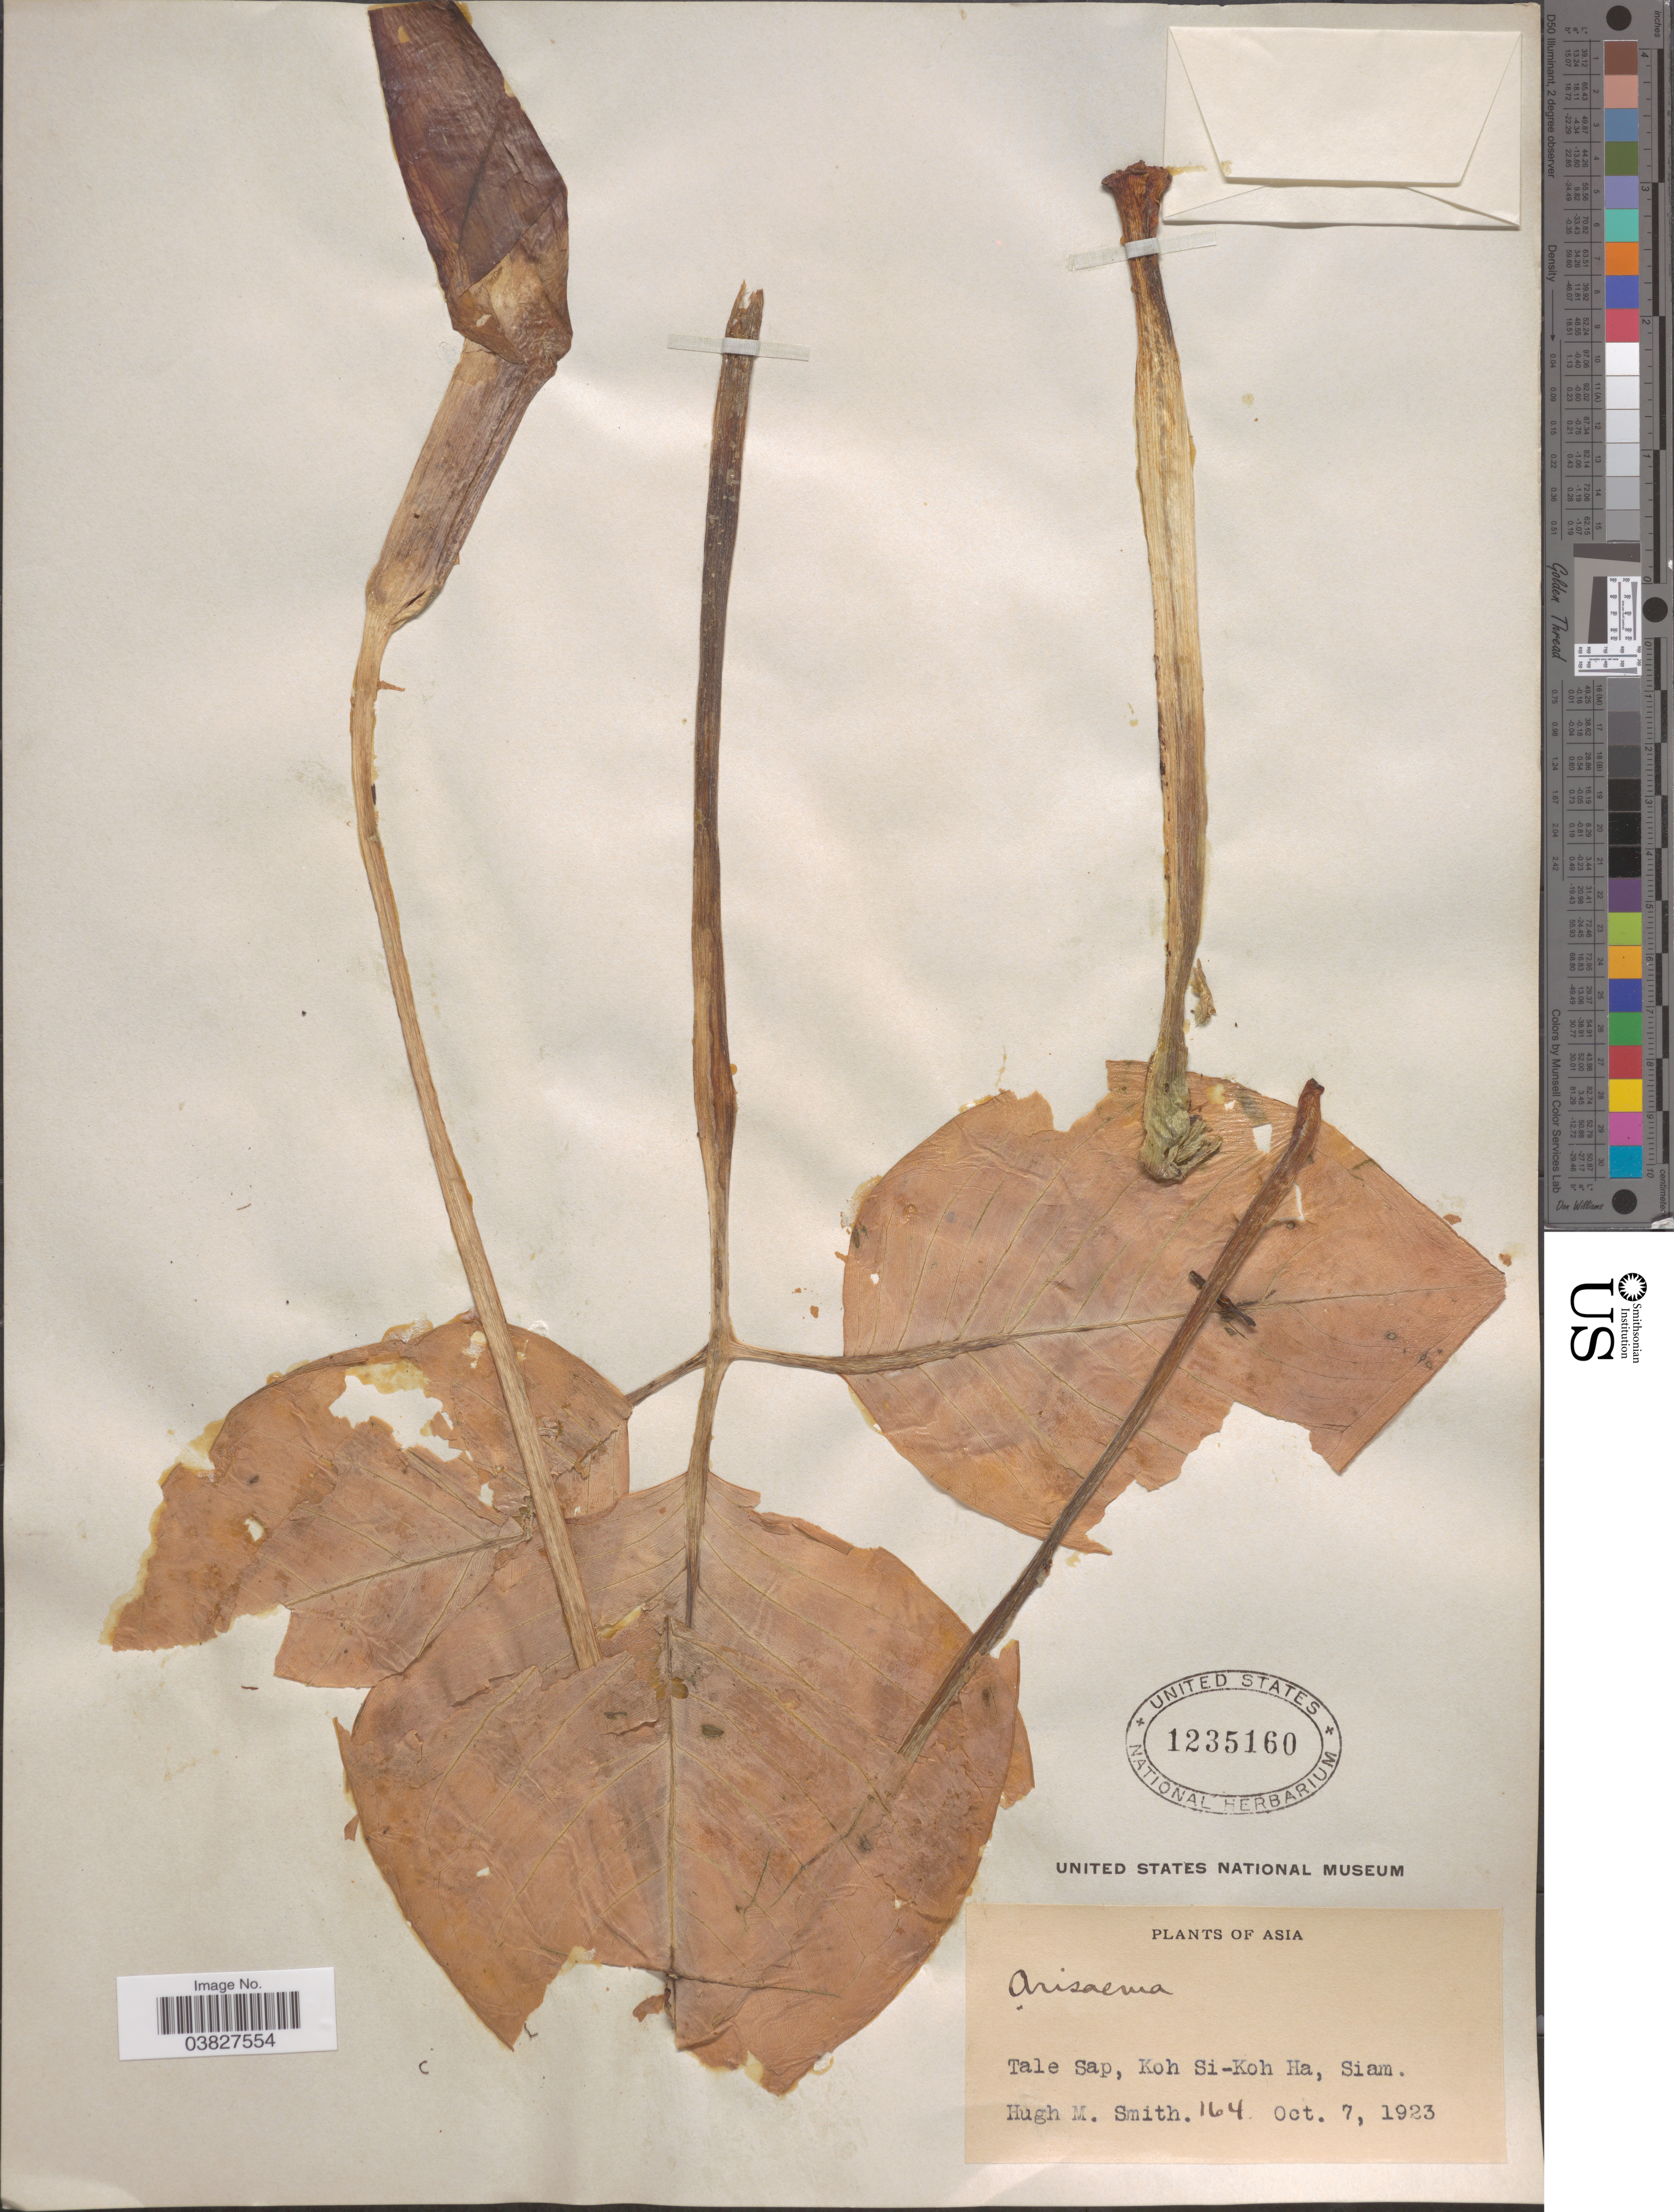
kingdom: Plantae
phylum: Tracheophyta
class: Liliopsida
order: Alismatales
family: Araceae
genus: Arisaema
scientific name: Arisaema fimbriatum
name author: (Reinw.) Mast.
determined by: Ma, Zheng Xu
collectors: H. M. Smith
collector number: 164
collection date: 1923-10-07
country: Thailand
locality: Asia. Tale Sap, Koh Si-Koh Ha, Siam.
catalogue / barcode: US 1235160